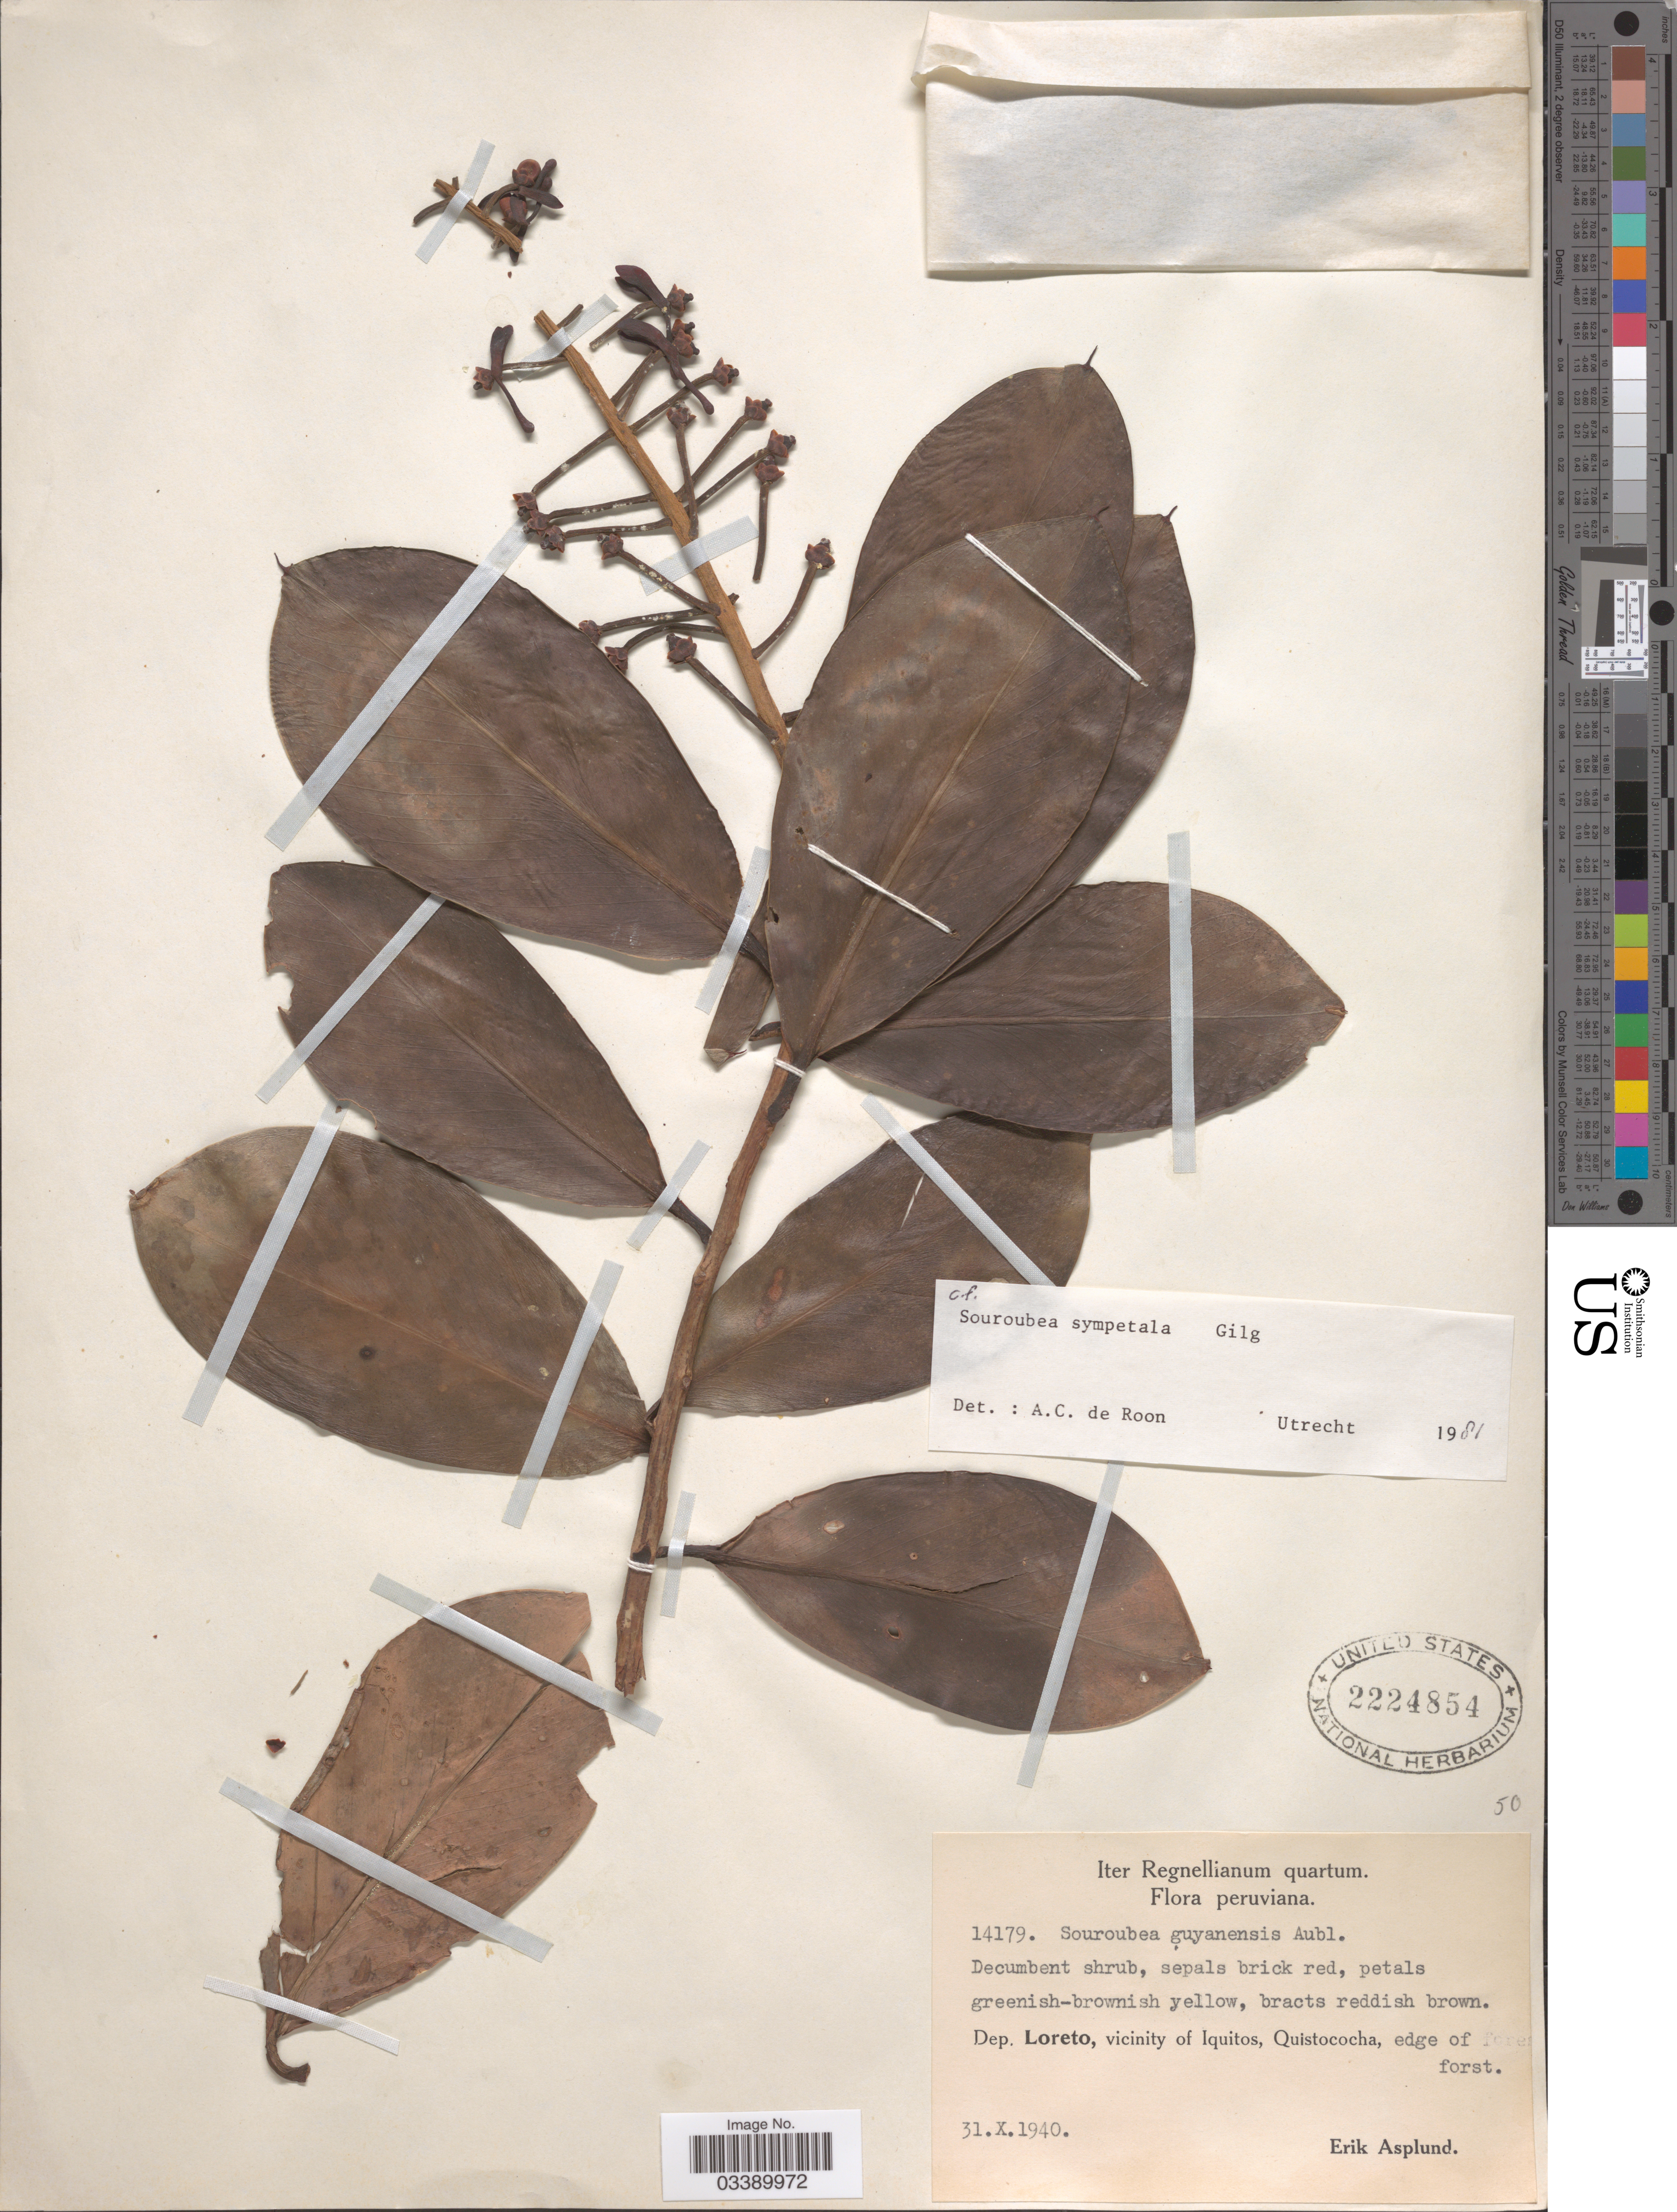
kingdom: Plantae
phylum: Tracheophyta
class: Magnoliopsida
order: Ericales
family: Marcgraviaceae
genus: Souroubea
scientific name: Souroubea sympetala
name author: Gilg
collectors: E. Asplund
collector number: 14179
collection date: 1940-10-31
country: Peru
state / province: Loreto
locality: Dep. Loreto, vicinity of Iquitos, Quistococha, edge of forst.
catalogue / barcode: US 2224854